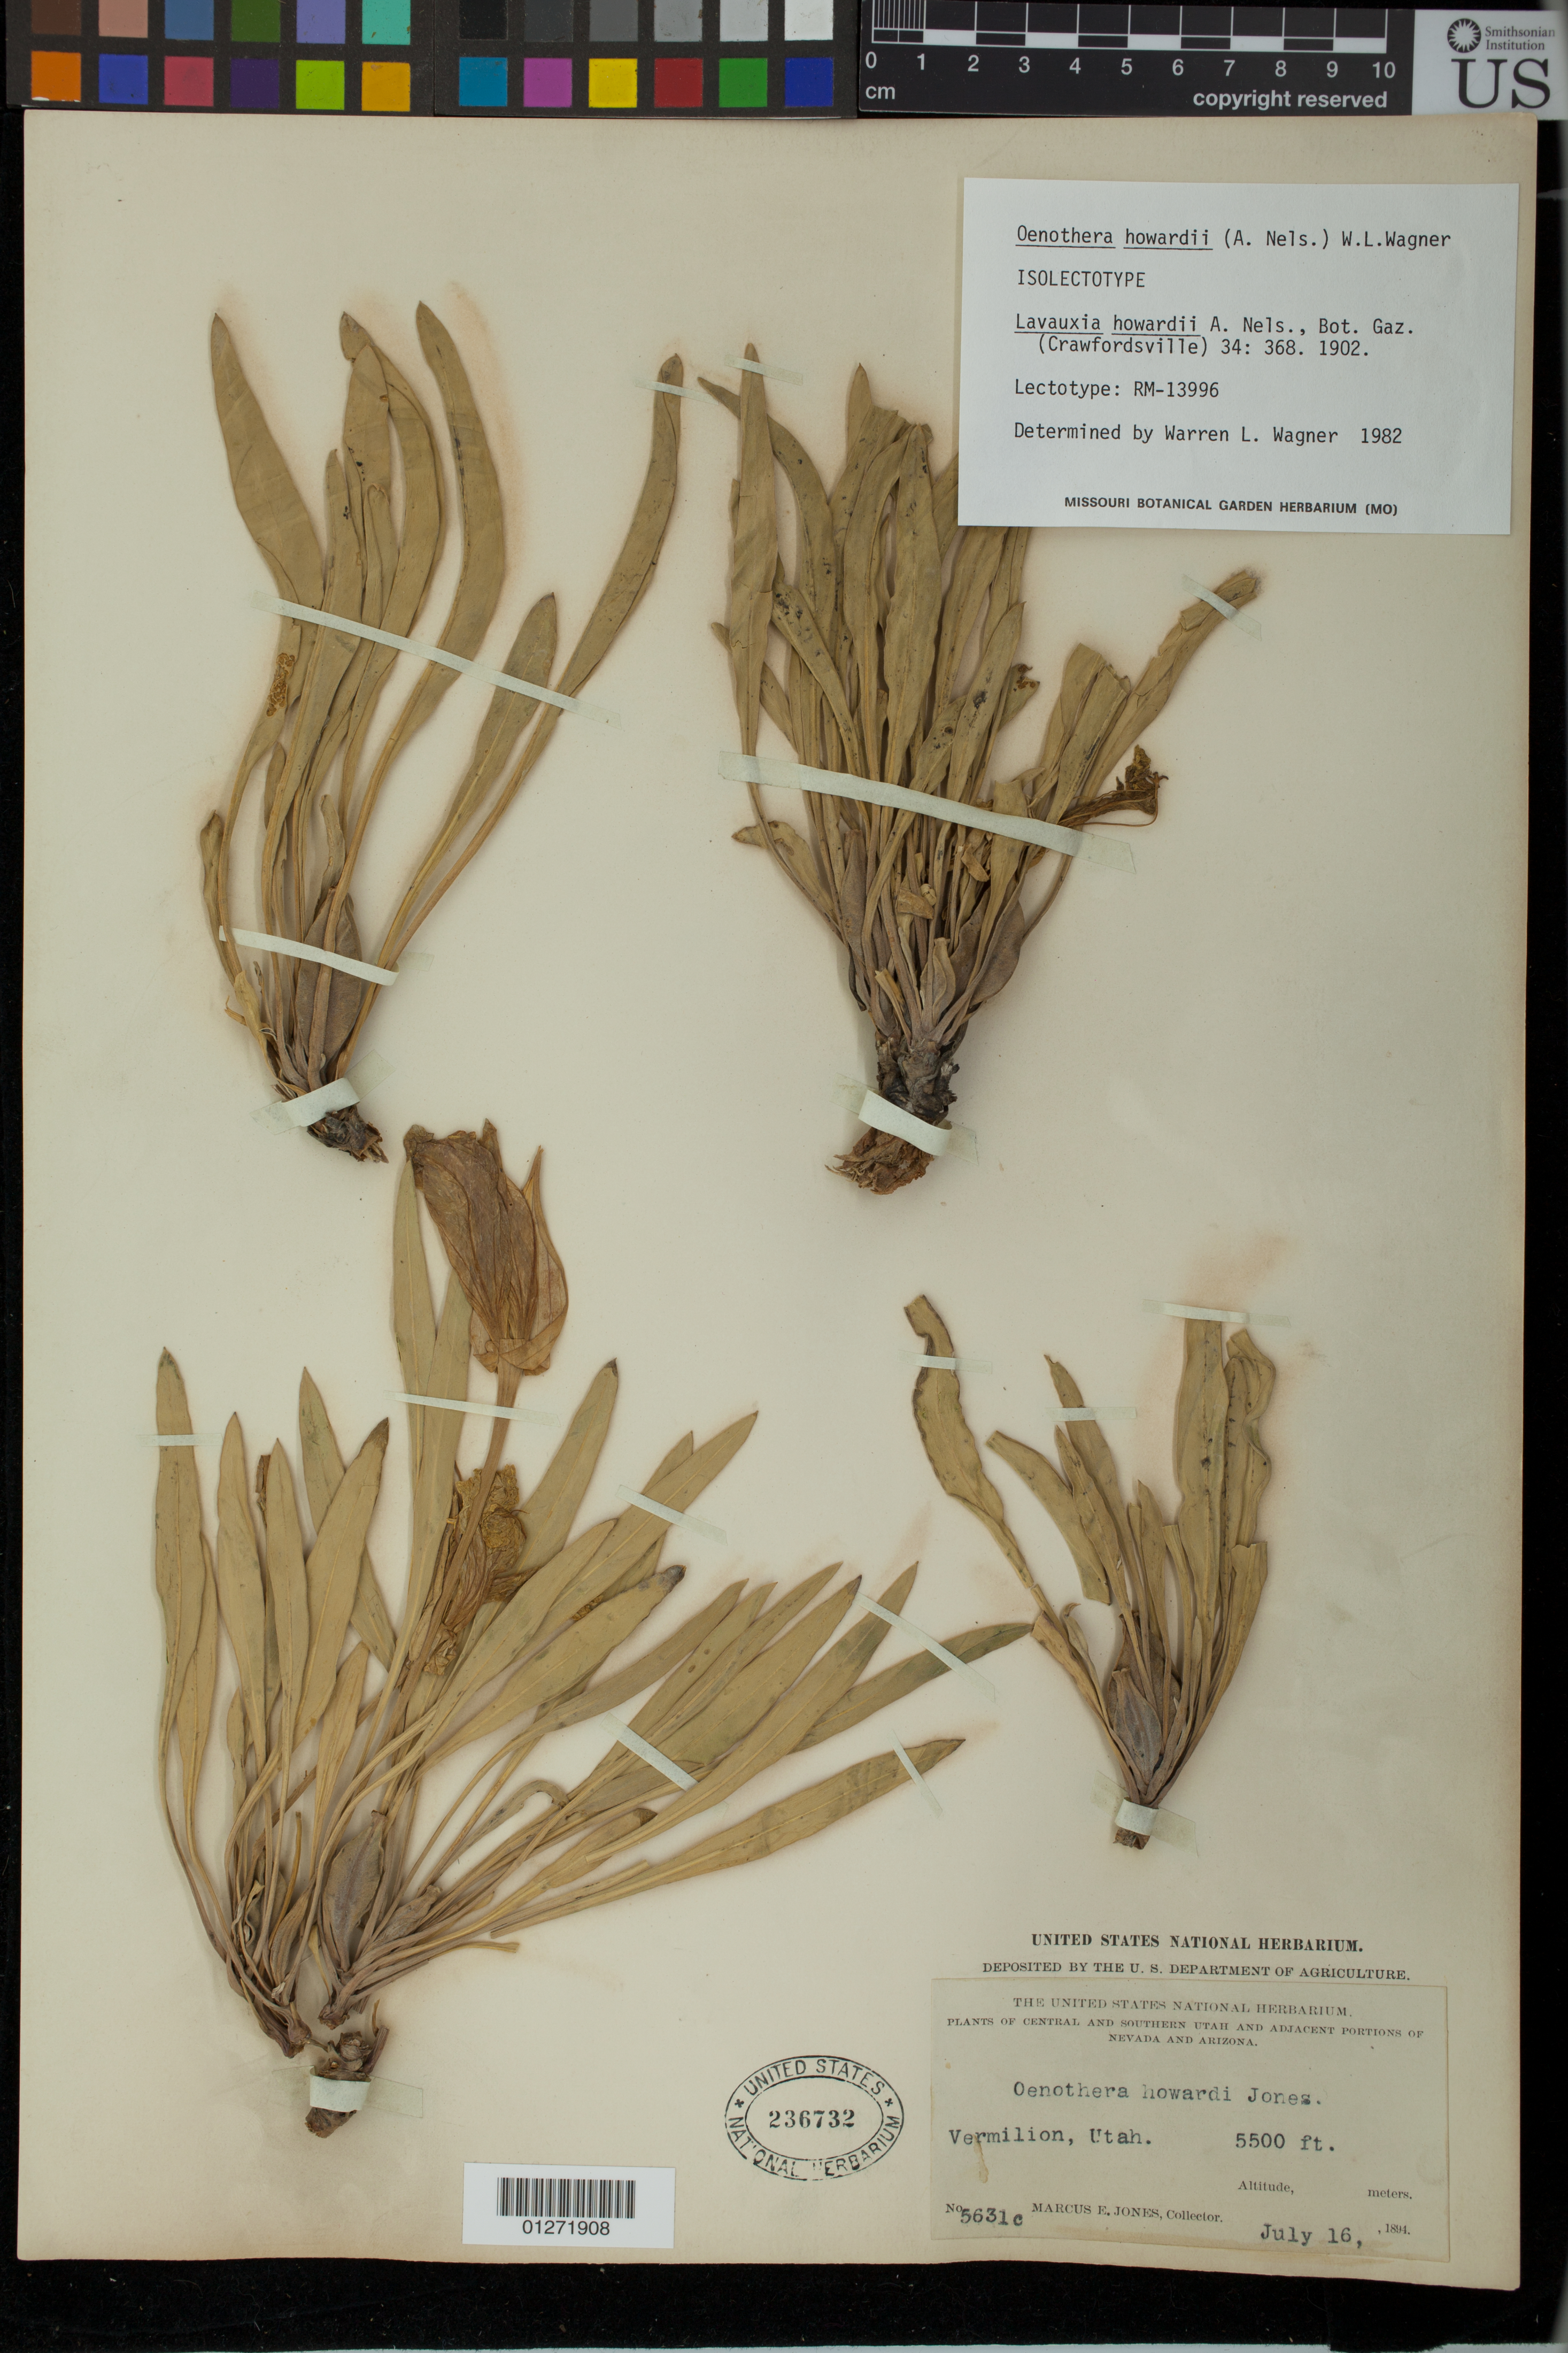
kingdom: Plantae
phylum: Tracheophyta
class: Magnoliopsida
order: Myrtales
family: Onagraceae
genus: Lavauxia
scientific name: Lavauxia howardii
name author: A. Nelson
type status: Isolectotype; Type Collection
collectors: M. E. Jones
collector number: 5631c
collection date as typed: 16 Jul 1894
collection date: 1894-07-16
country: United States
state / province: Utah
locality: Vermilion.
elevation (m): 1676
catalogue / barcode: US 2367332